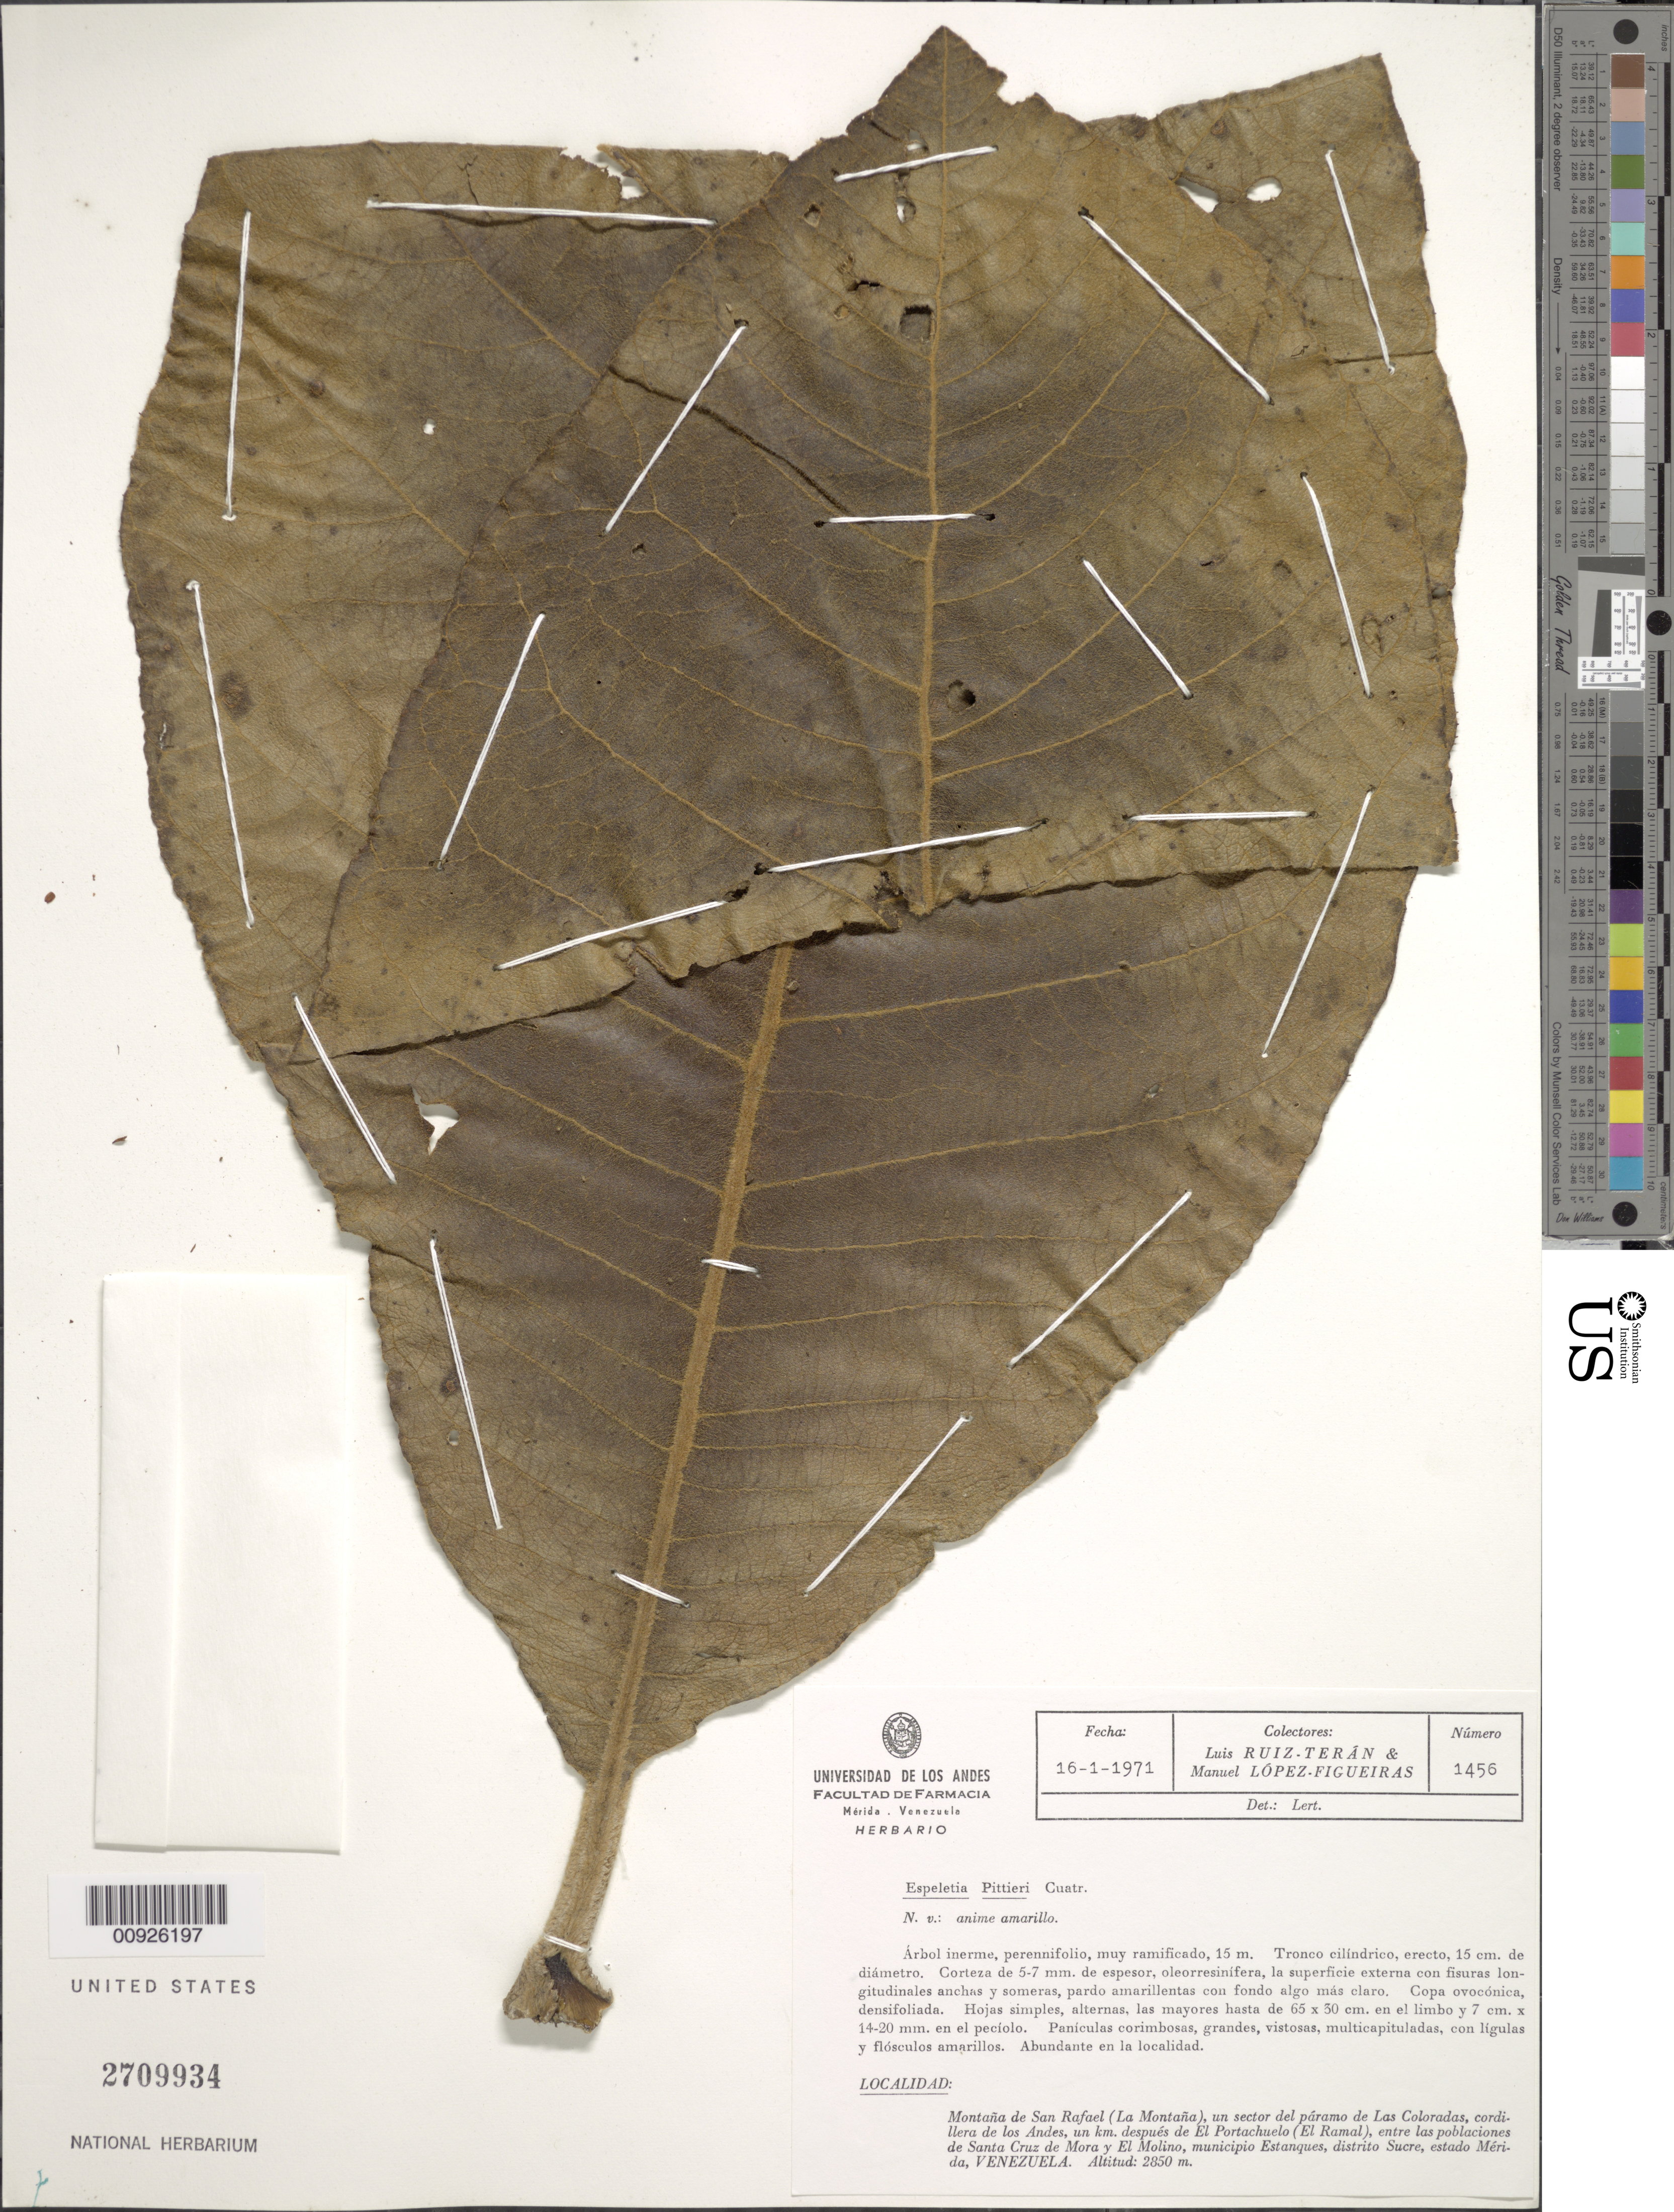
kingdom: Plantae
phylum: Tracheophyta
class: Magnoliopsida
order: Asterales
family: Asteraceae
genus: Carramboa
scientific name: Carramboa badilloi var. pittieri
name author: (Cuatrec.) Cuatrec.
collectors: L. Teran & M. López Figueiras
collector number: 1456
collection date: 1971-01-16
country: Venezuela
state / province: Mérida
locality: Montana de San Rafael (La Montana), un sector del paramo de Las Colorados, cordillera de los Andes, un km. despues de El Portachuelo (El Ramal), entre las poblaciones de Santa Cruz de Mora y El Molino, municipio Estanques, distrito Sucre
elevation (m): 2850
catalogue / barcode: US 2709934